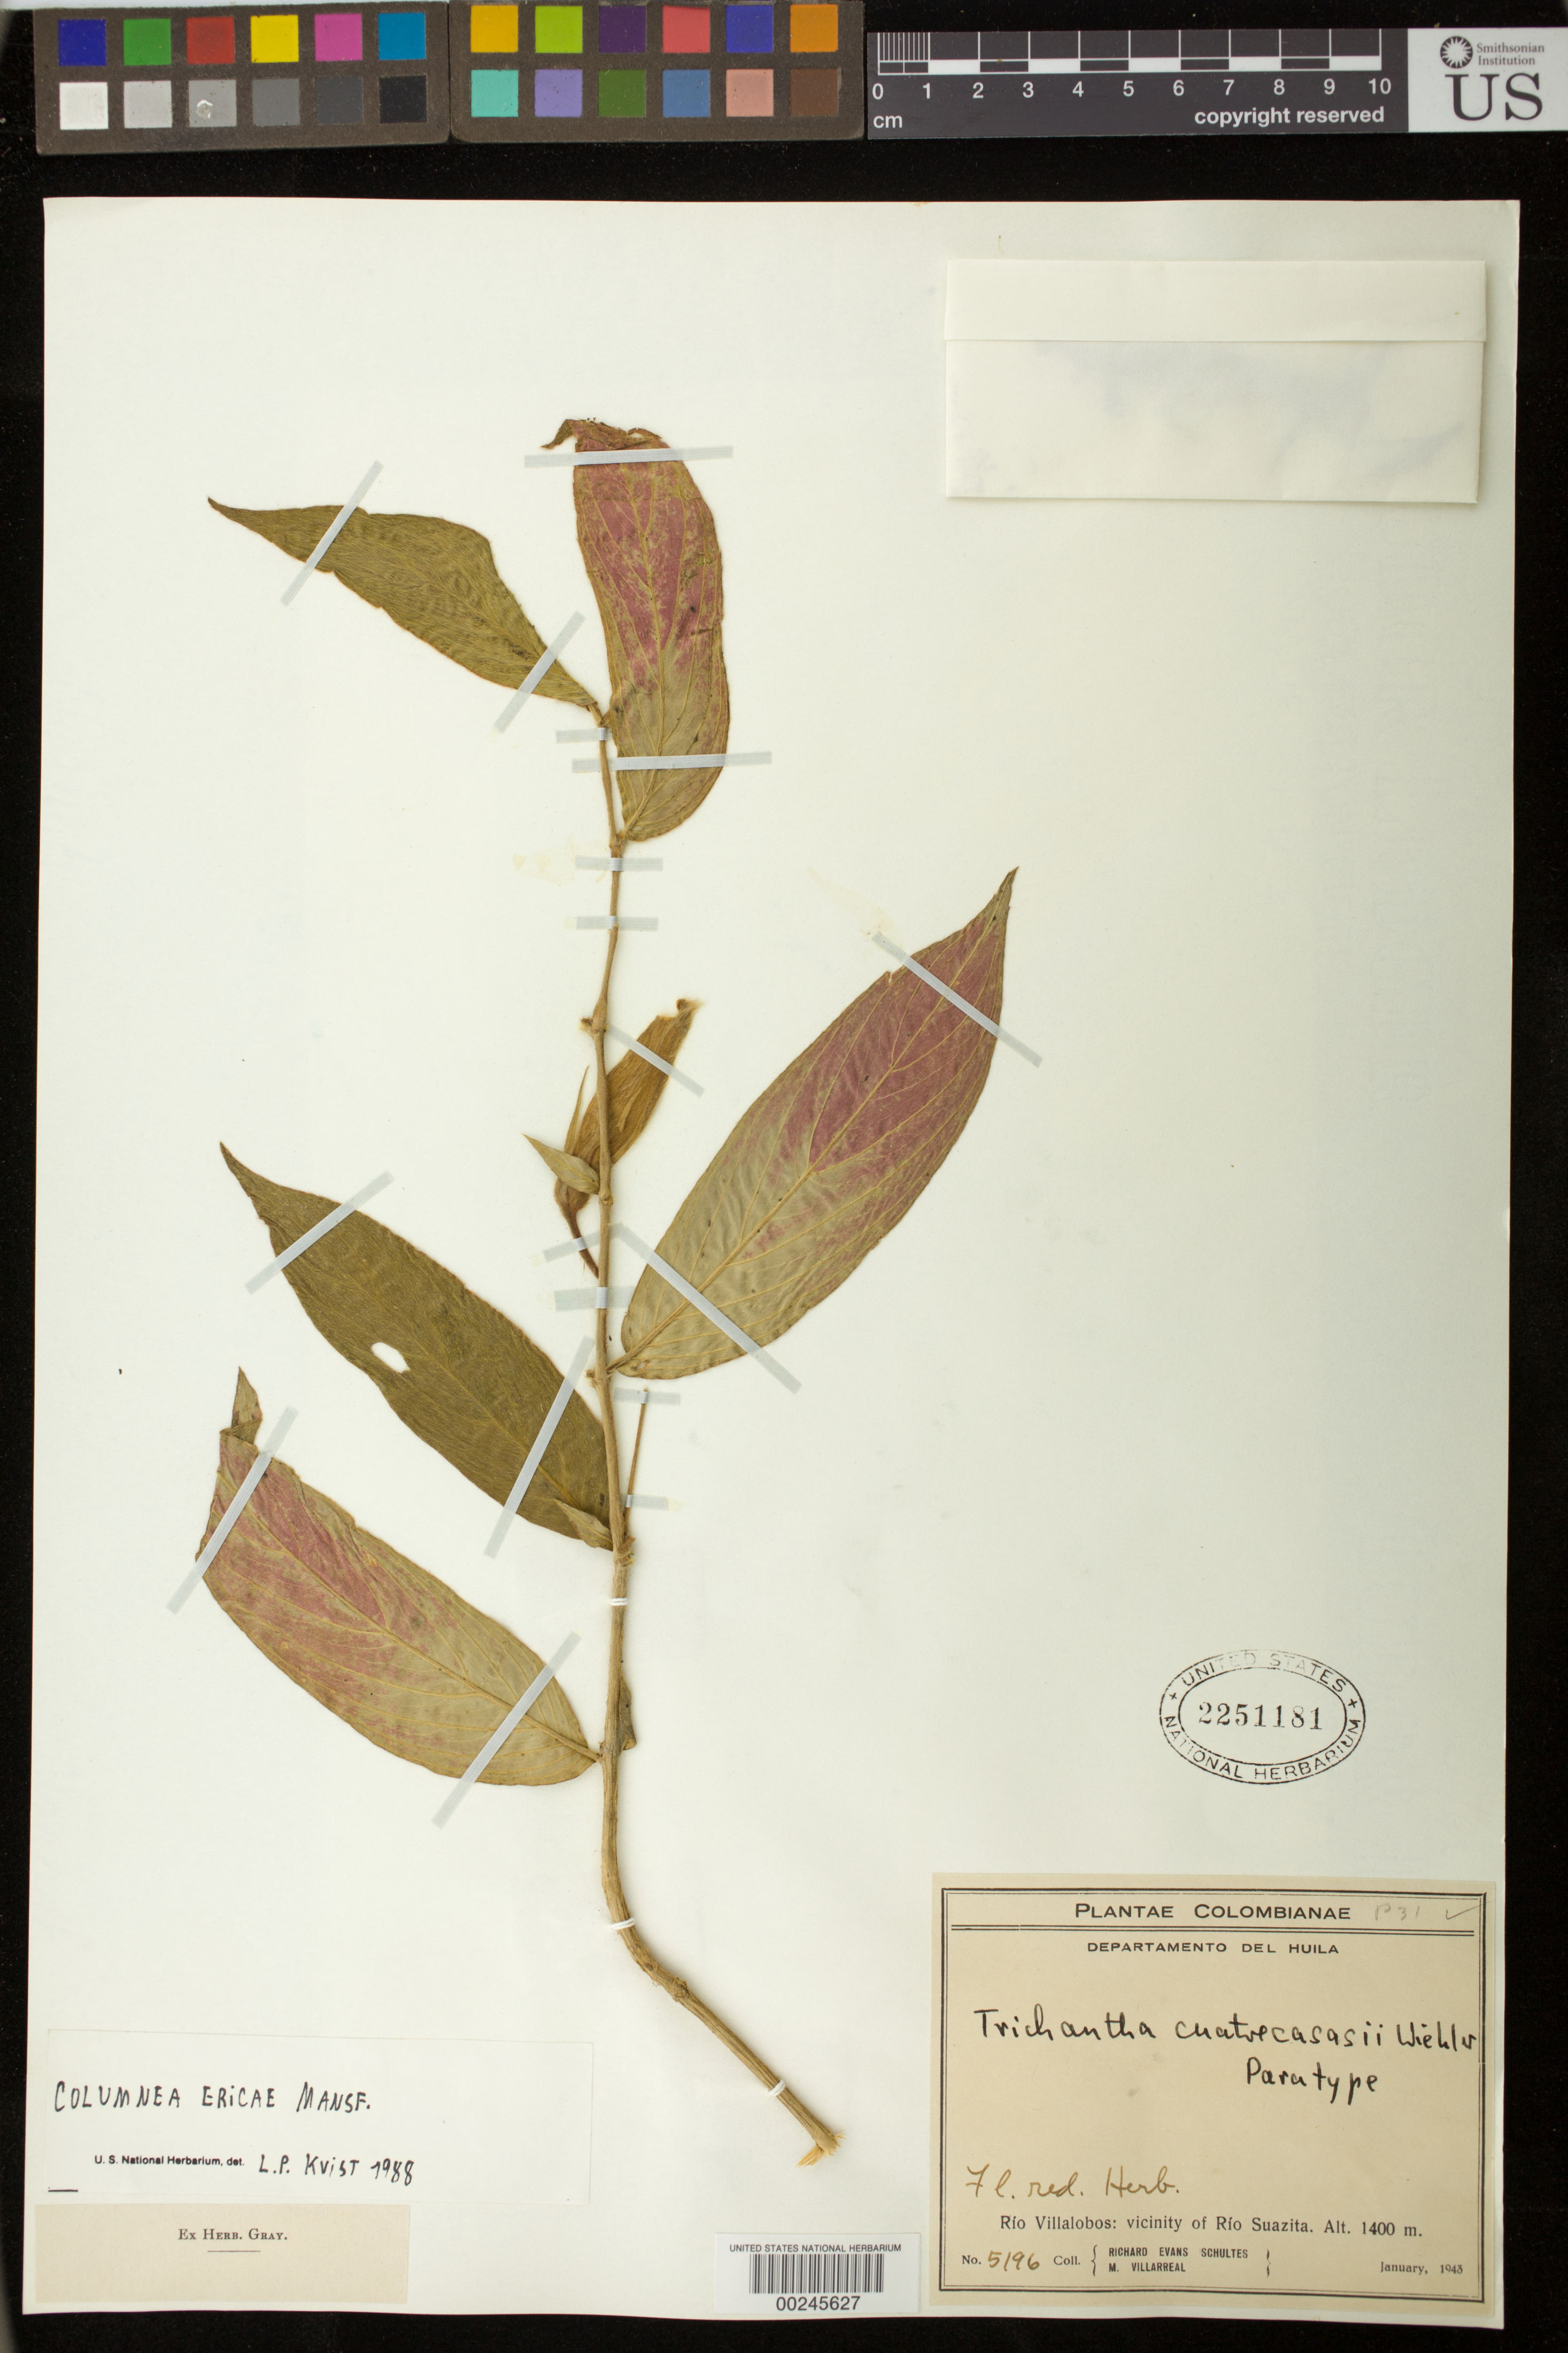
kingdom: Plantae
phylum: Tracheophyta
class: Magnoliopsida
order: Lamiales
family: Gesneriaceae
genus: Columnea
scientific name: Columnea ericae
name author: Mansf.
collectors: R. E. Schultes & M. Villarreal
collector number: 5196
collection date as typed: Jan 1943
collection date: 1943-01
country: Colombia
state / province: Huila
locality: Rio Villalobos, vicinity of Rio Suazita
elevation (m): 1400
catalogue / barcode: US 2251181